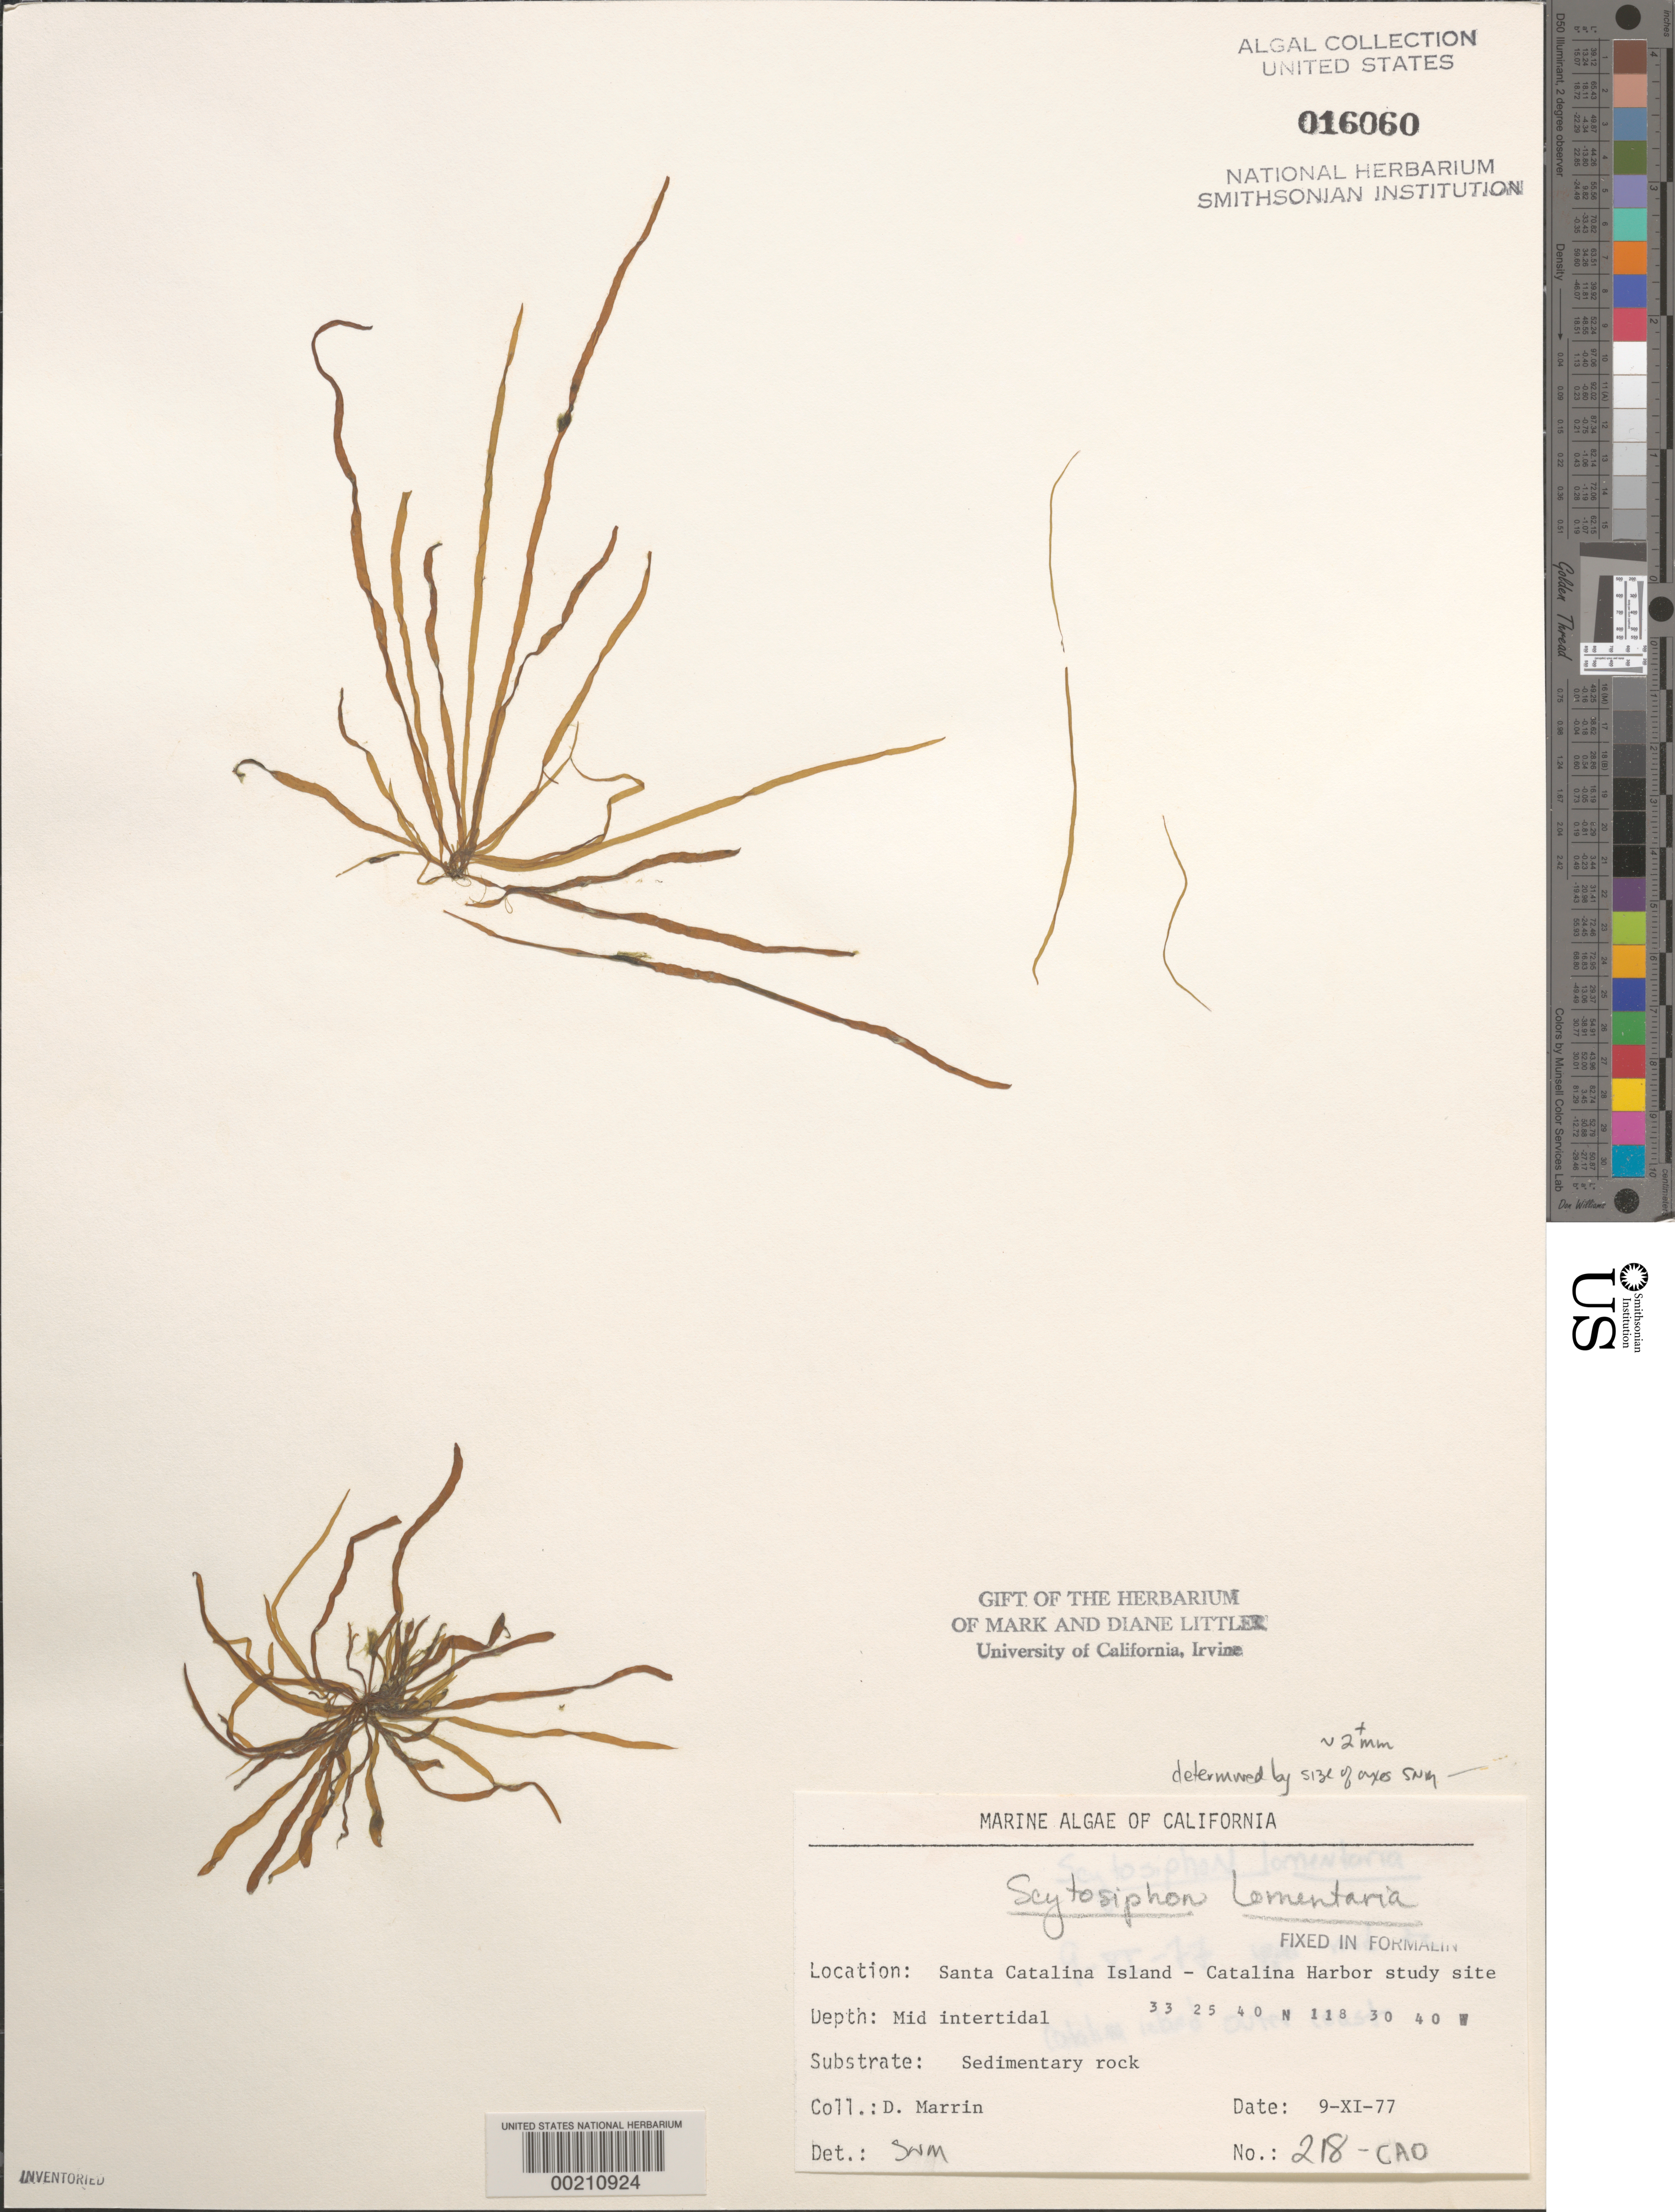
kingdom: Chromista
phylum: Ochrophyta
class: Phaeophyceae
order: Scytosiphonales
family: Scytosiphonaceae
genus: Scytosiphon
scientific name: Scytosiphon lomentaria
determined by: Murray, S. N.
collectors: D. Marrin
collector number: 218-cao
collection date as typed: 09 Nov 1977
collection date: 1977-11-09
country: United States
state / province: California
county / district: Los Angeles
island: Santa Catalina Island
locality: Catalina Harbor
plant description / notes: BLM-SOCALBIGHT Rocky Intertidal Survey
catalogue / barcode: US 16060